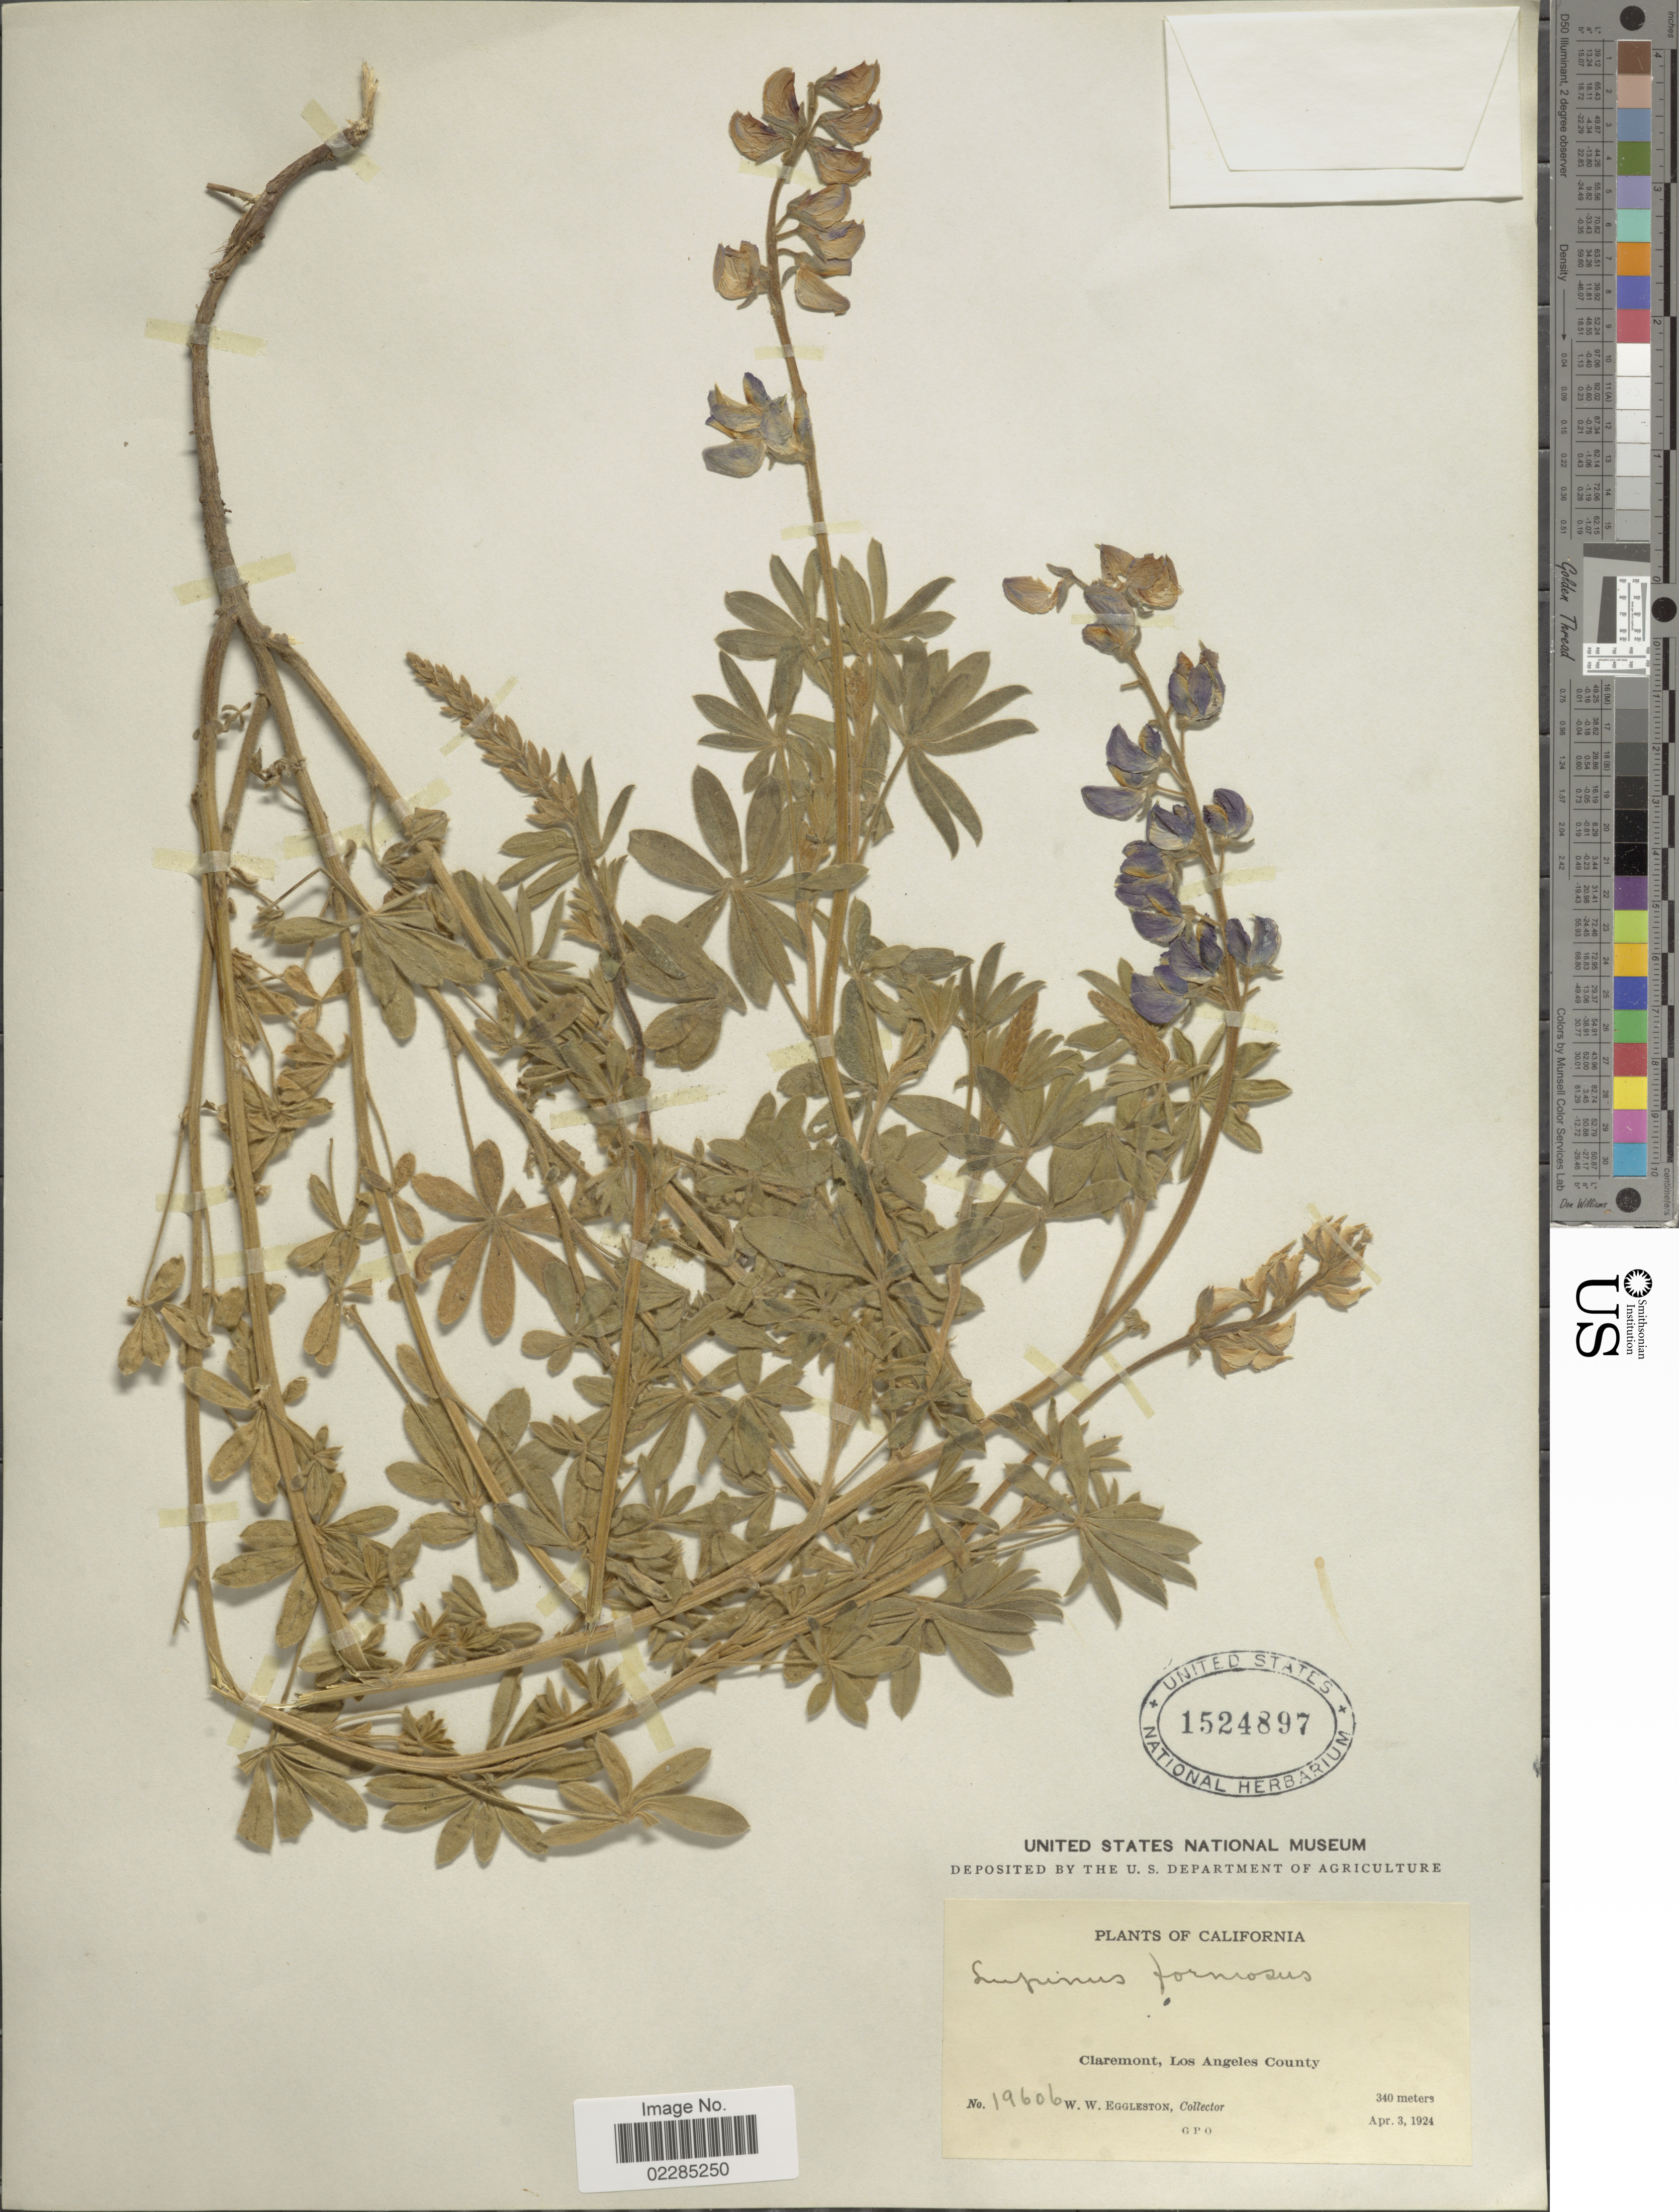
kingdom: Plantae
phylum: Tracheophyta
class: Magnoliopsida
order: Fabales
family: Fabaceae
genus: Lupinus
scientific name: Lupinus formosus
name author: Greene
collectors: W. W. Eggleston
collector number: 19606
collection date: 1924-04-03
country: United States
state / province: California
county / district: Los Angeles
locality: Claremont, Los Angeles County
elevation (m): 340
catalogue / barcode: US 15248797